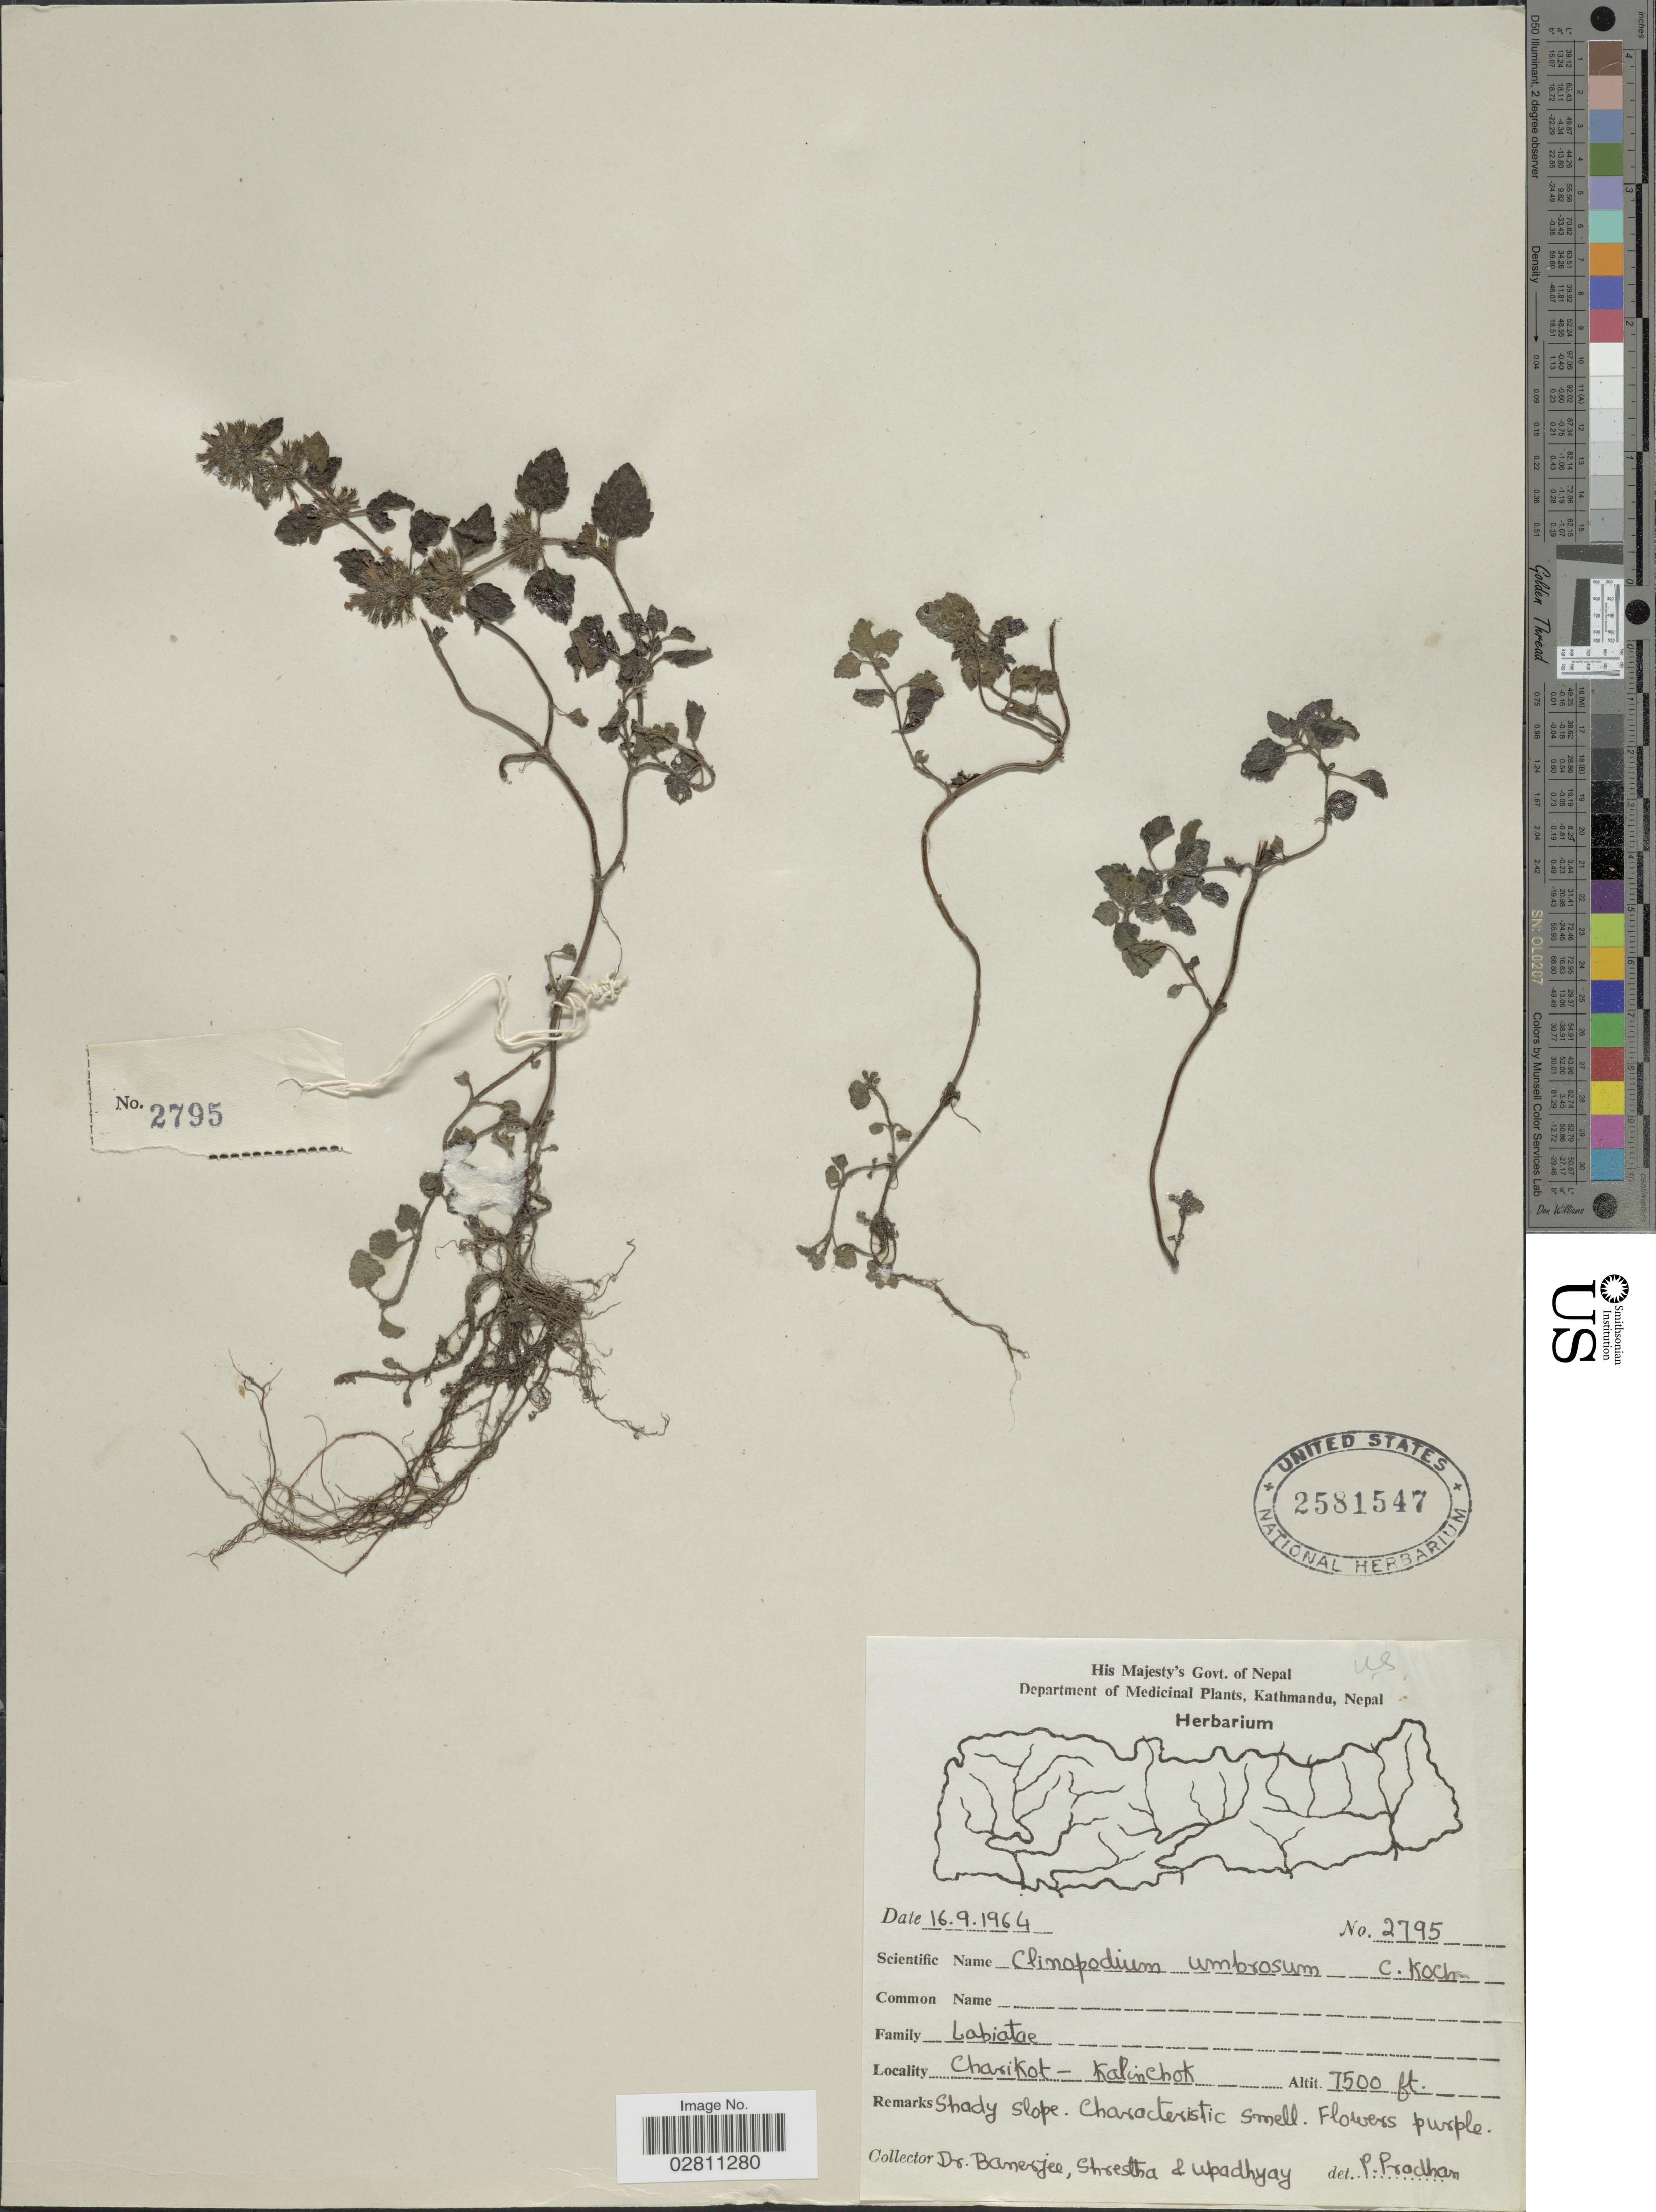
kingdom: Plantae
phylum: Tracheophyta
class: Magnoliopsida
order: Lamiales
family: Lamiaceae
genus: Clinopodium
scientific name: Clinopodium umbrosum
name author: (M. Bieb.) C. Koch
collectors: -. Banerjee, -. Shrestha & Upadhyay, --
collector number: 2795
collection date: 1964-09-16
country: Nepal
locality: Charikot-Kalinchok.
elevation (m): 2286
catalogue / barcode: US 2581547